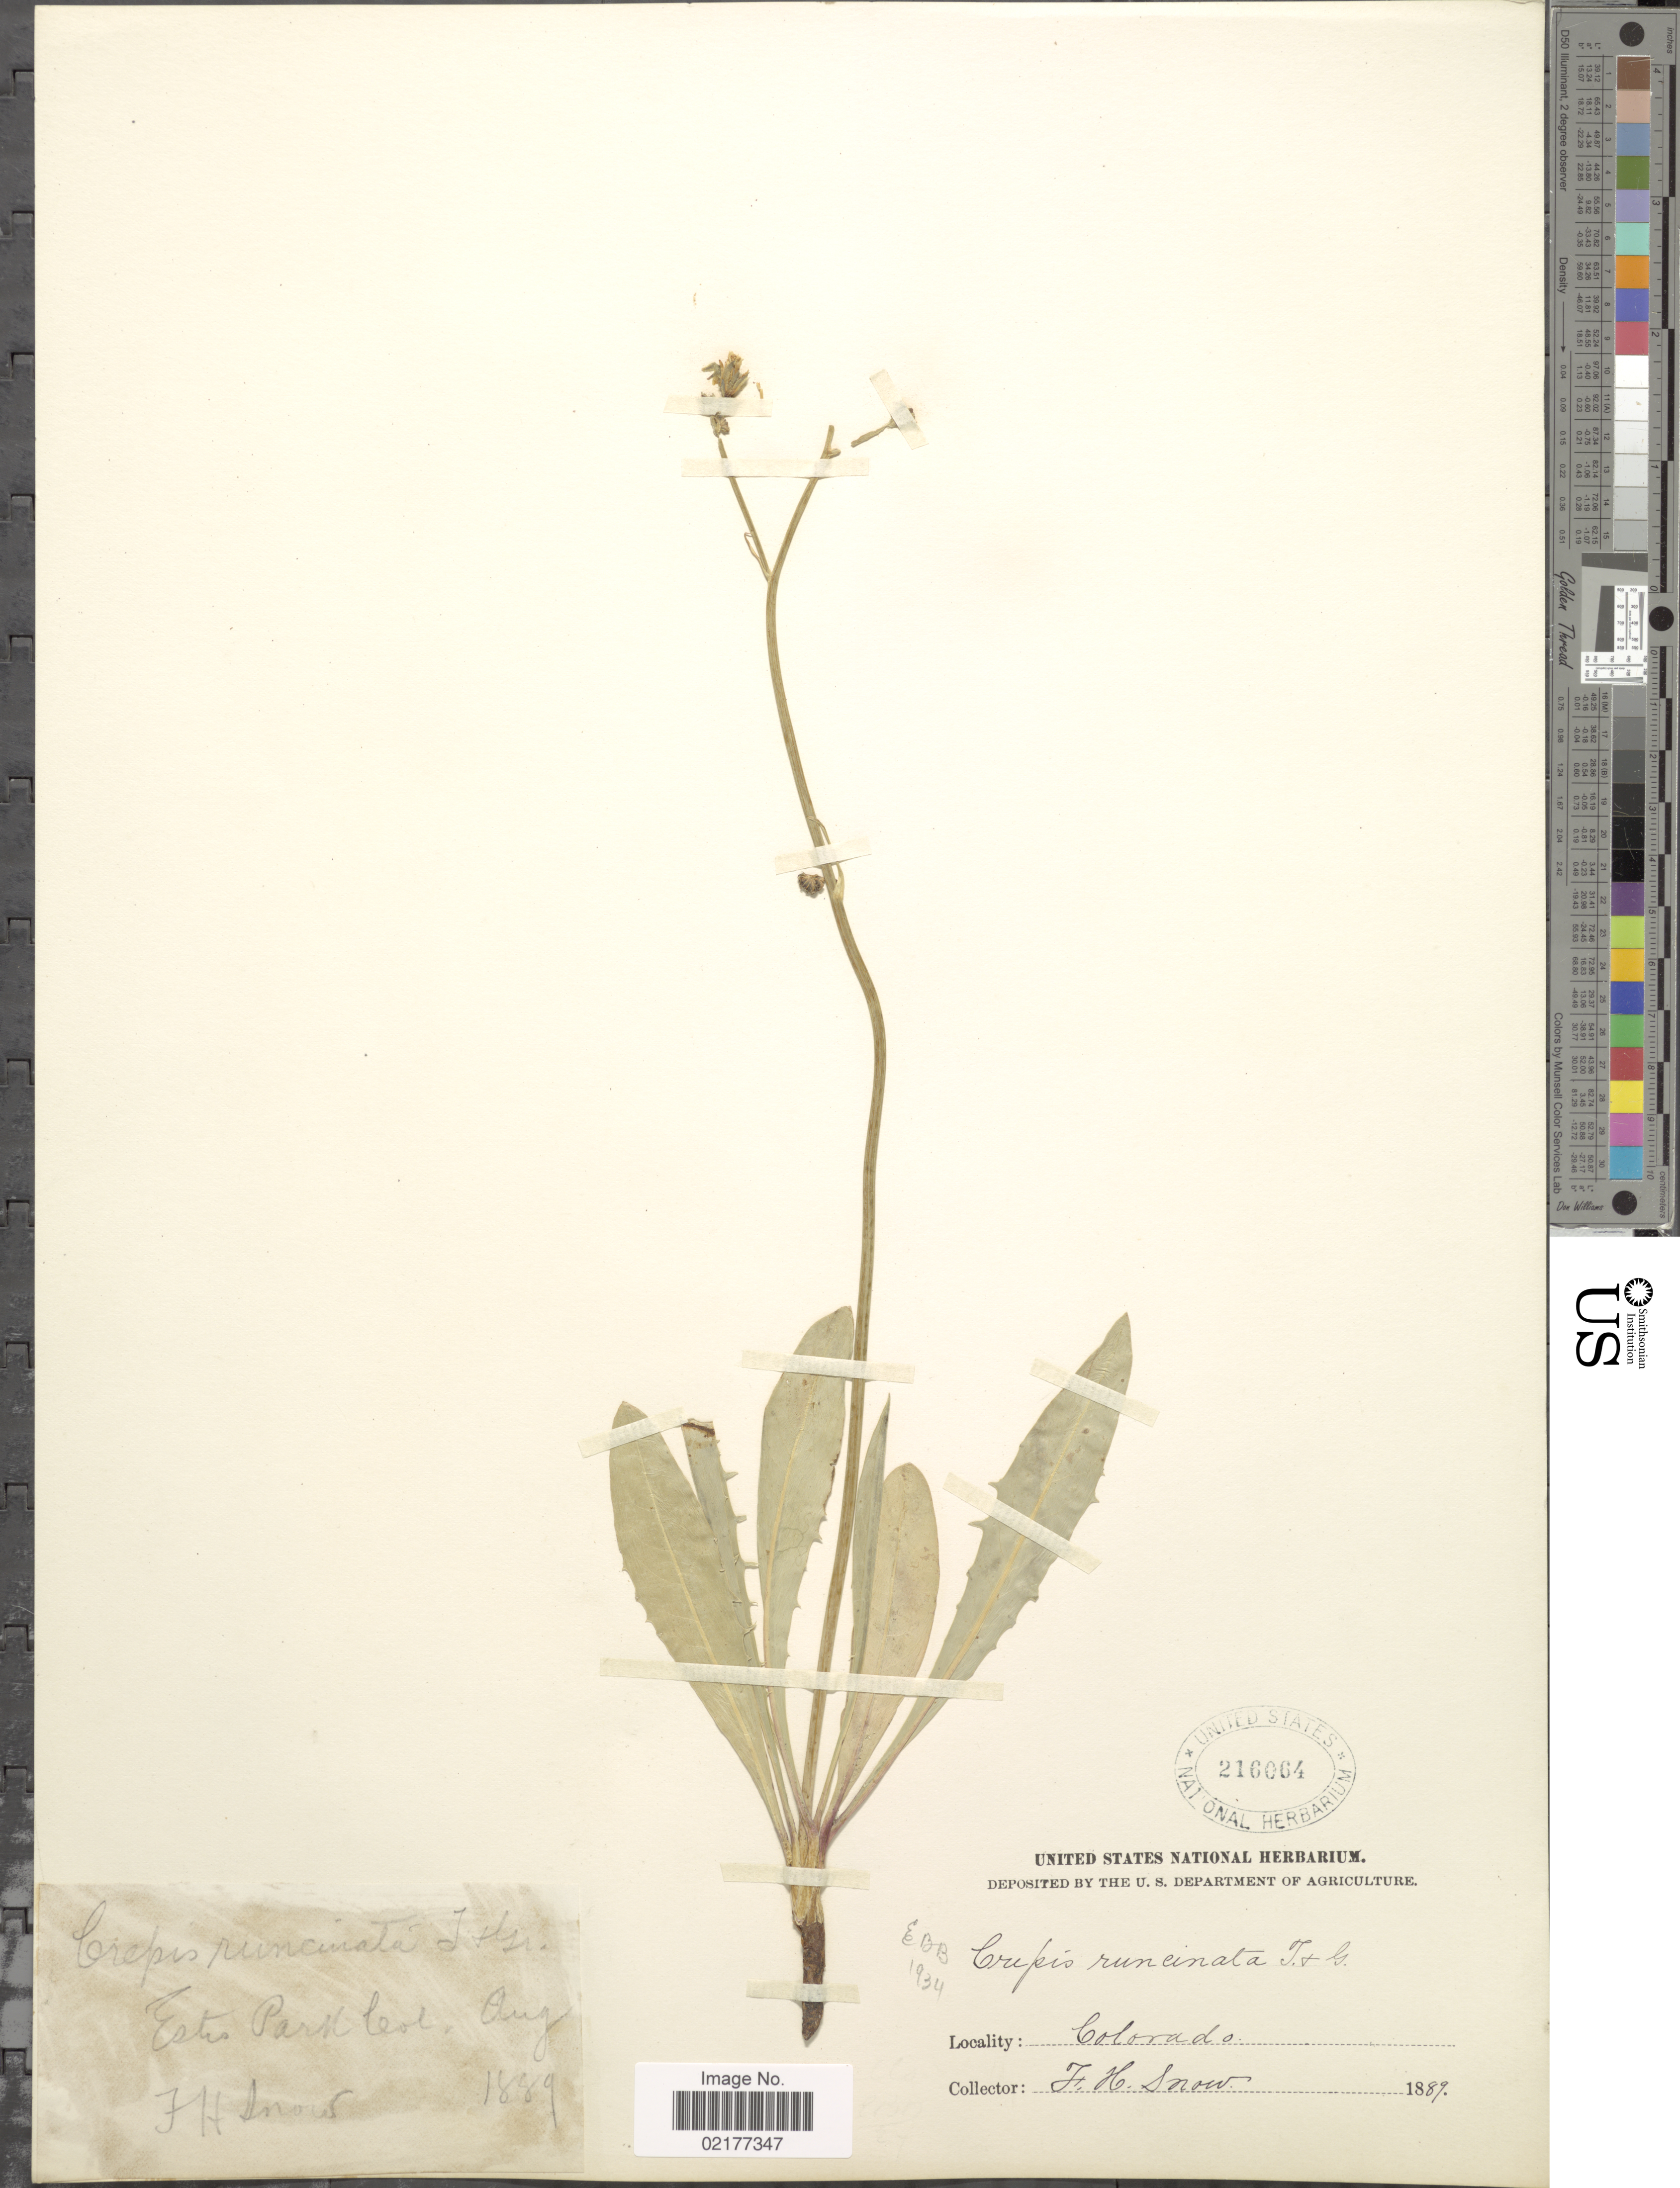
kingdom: Plantae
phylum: Tracheophyta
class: Magnoliopsida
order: Asterales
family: Asteraceae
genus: Crepis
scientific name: Crepis runcinata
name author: Torr. & A. Gray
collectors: F. H. Snow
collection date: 1889-08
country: United States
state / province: Colorado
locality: East Park. Col.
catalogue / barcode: US 216064